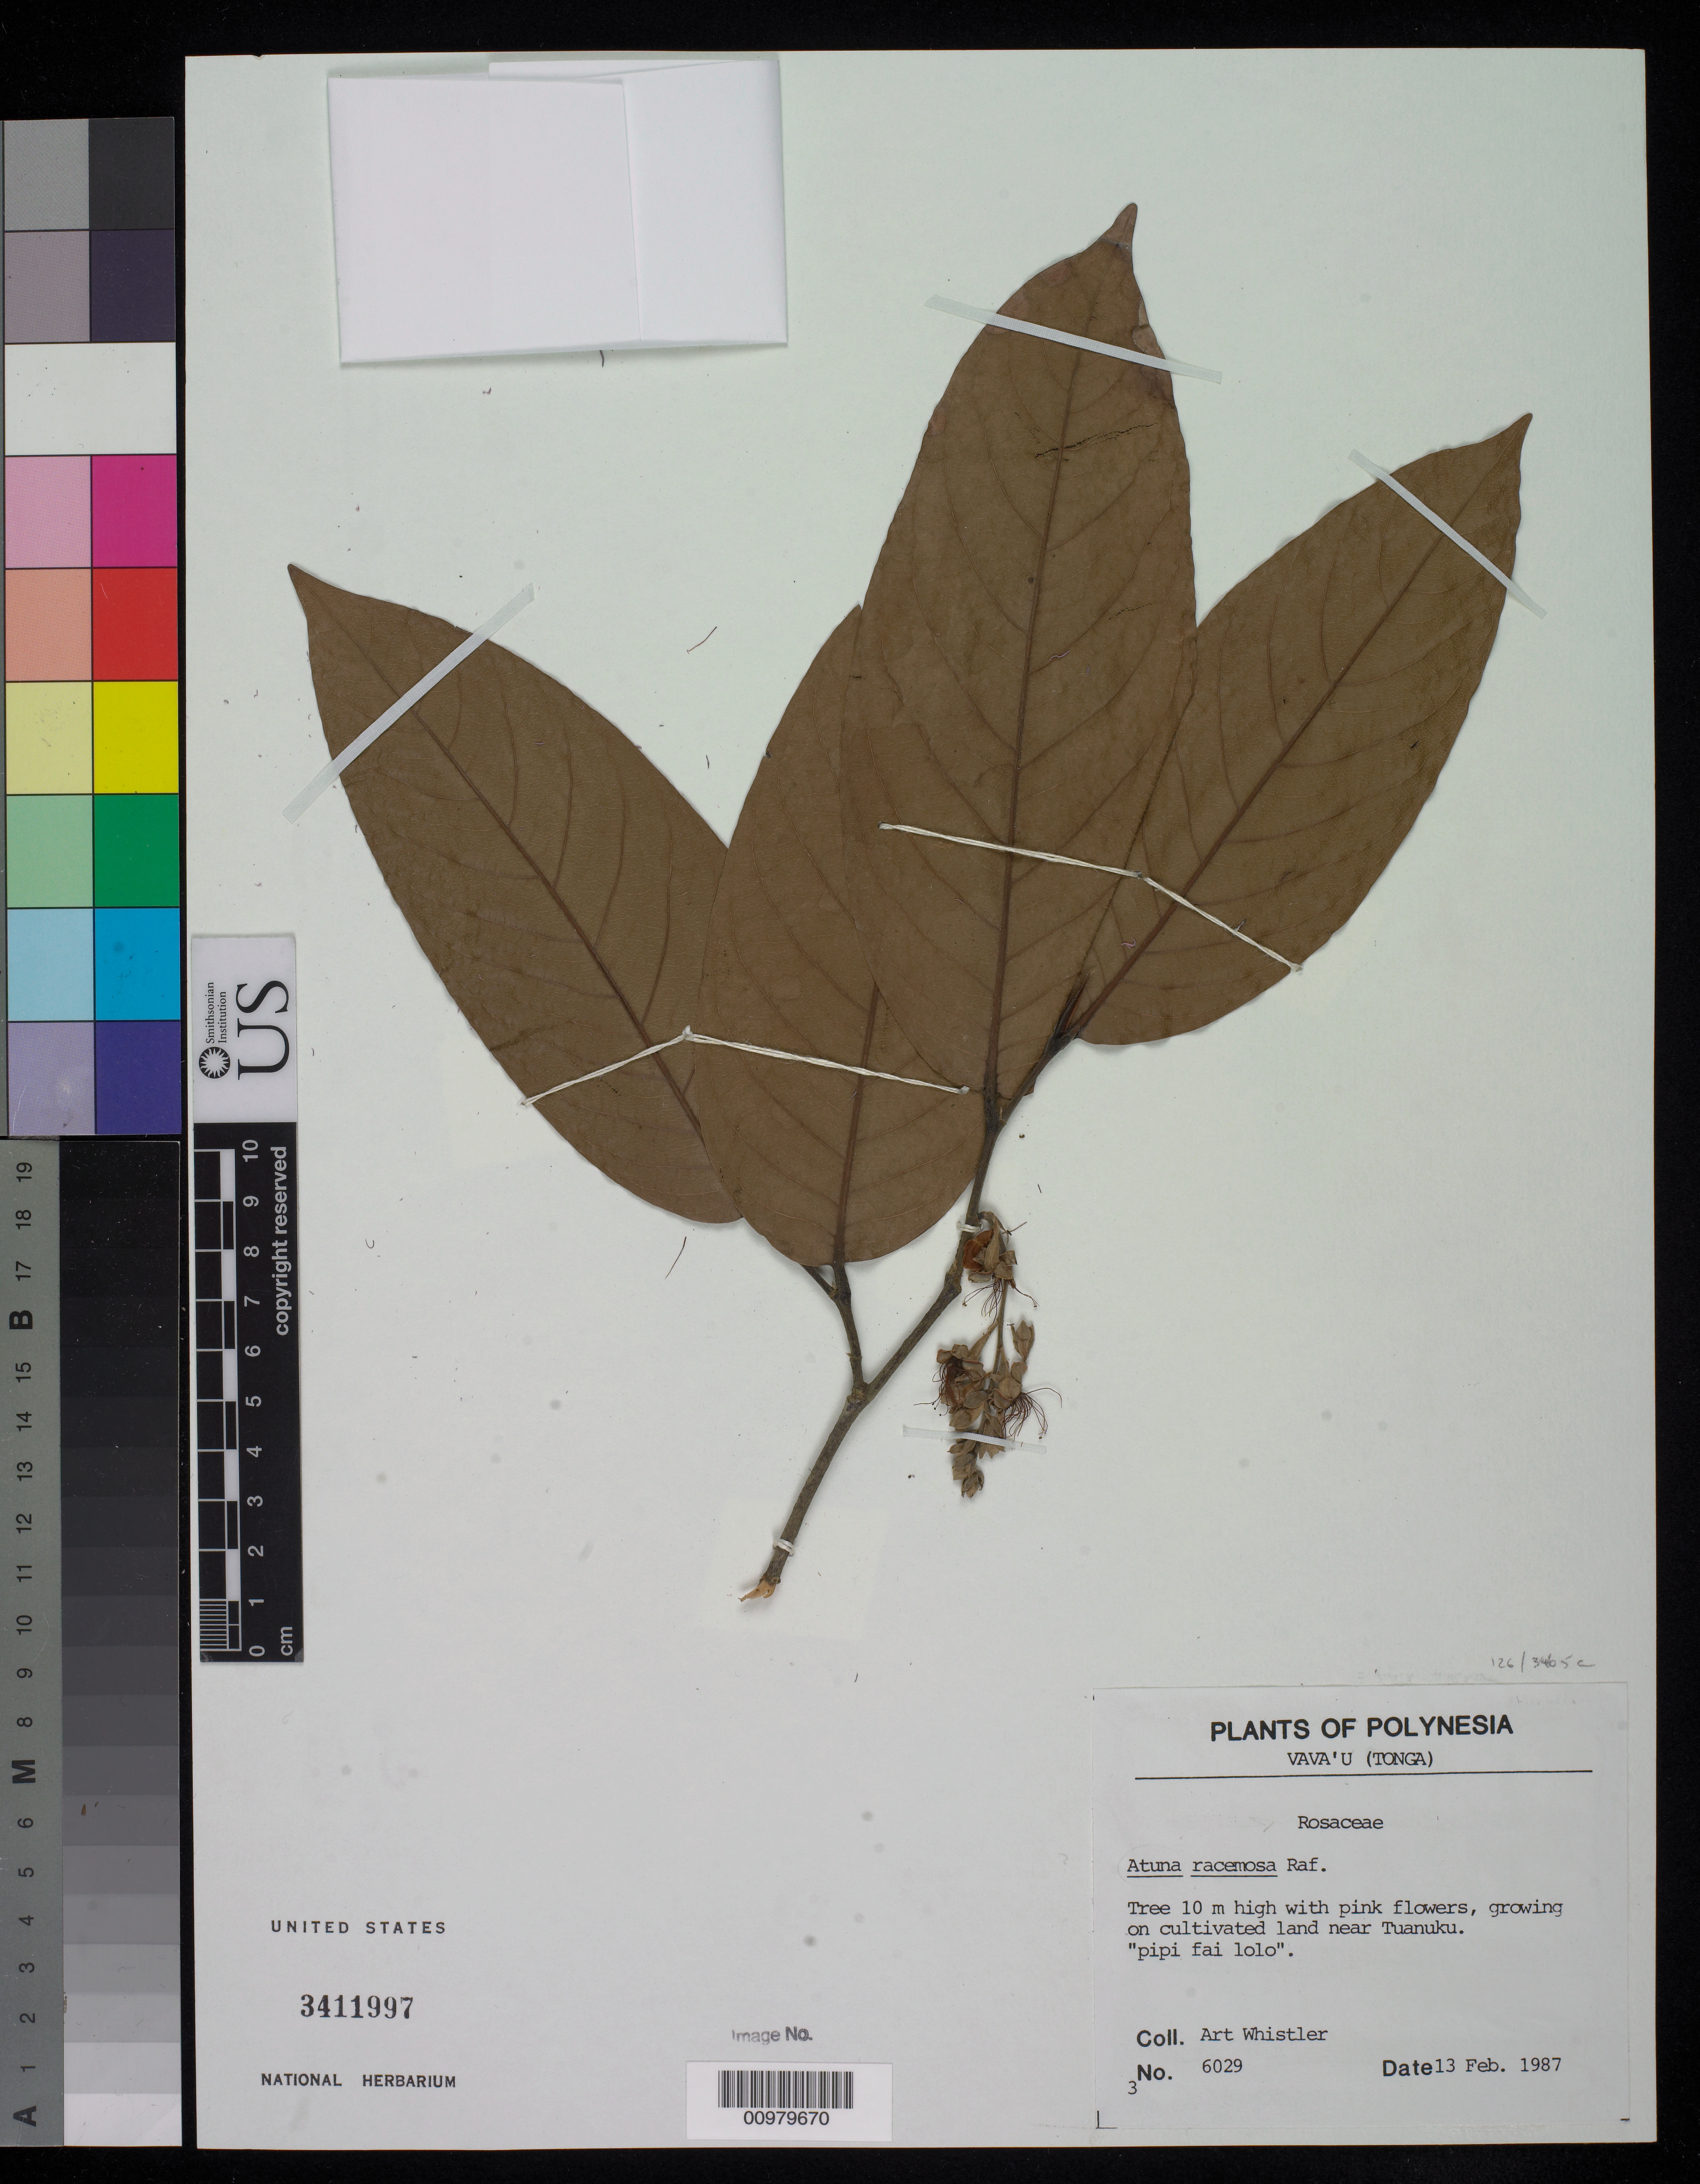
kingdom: Plantae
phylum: Tracheophyta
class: Magnoliopsida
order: Malpighiales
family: Chrysobalanaceae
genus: Atuna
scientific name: Atuna racemosa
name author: Raf.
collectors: A. Whistler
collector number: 6029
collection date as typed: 13 Feb 1987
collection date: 1987-02-13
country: Tonga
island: Vava'u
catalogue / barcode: US 3411997